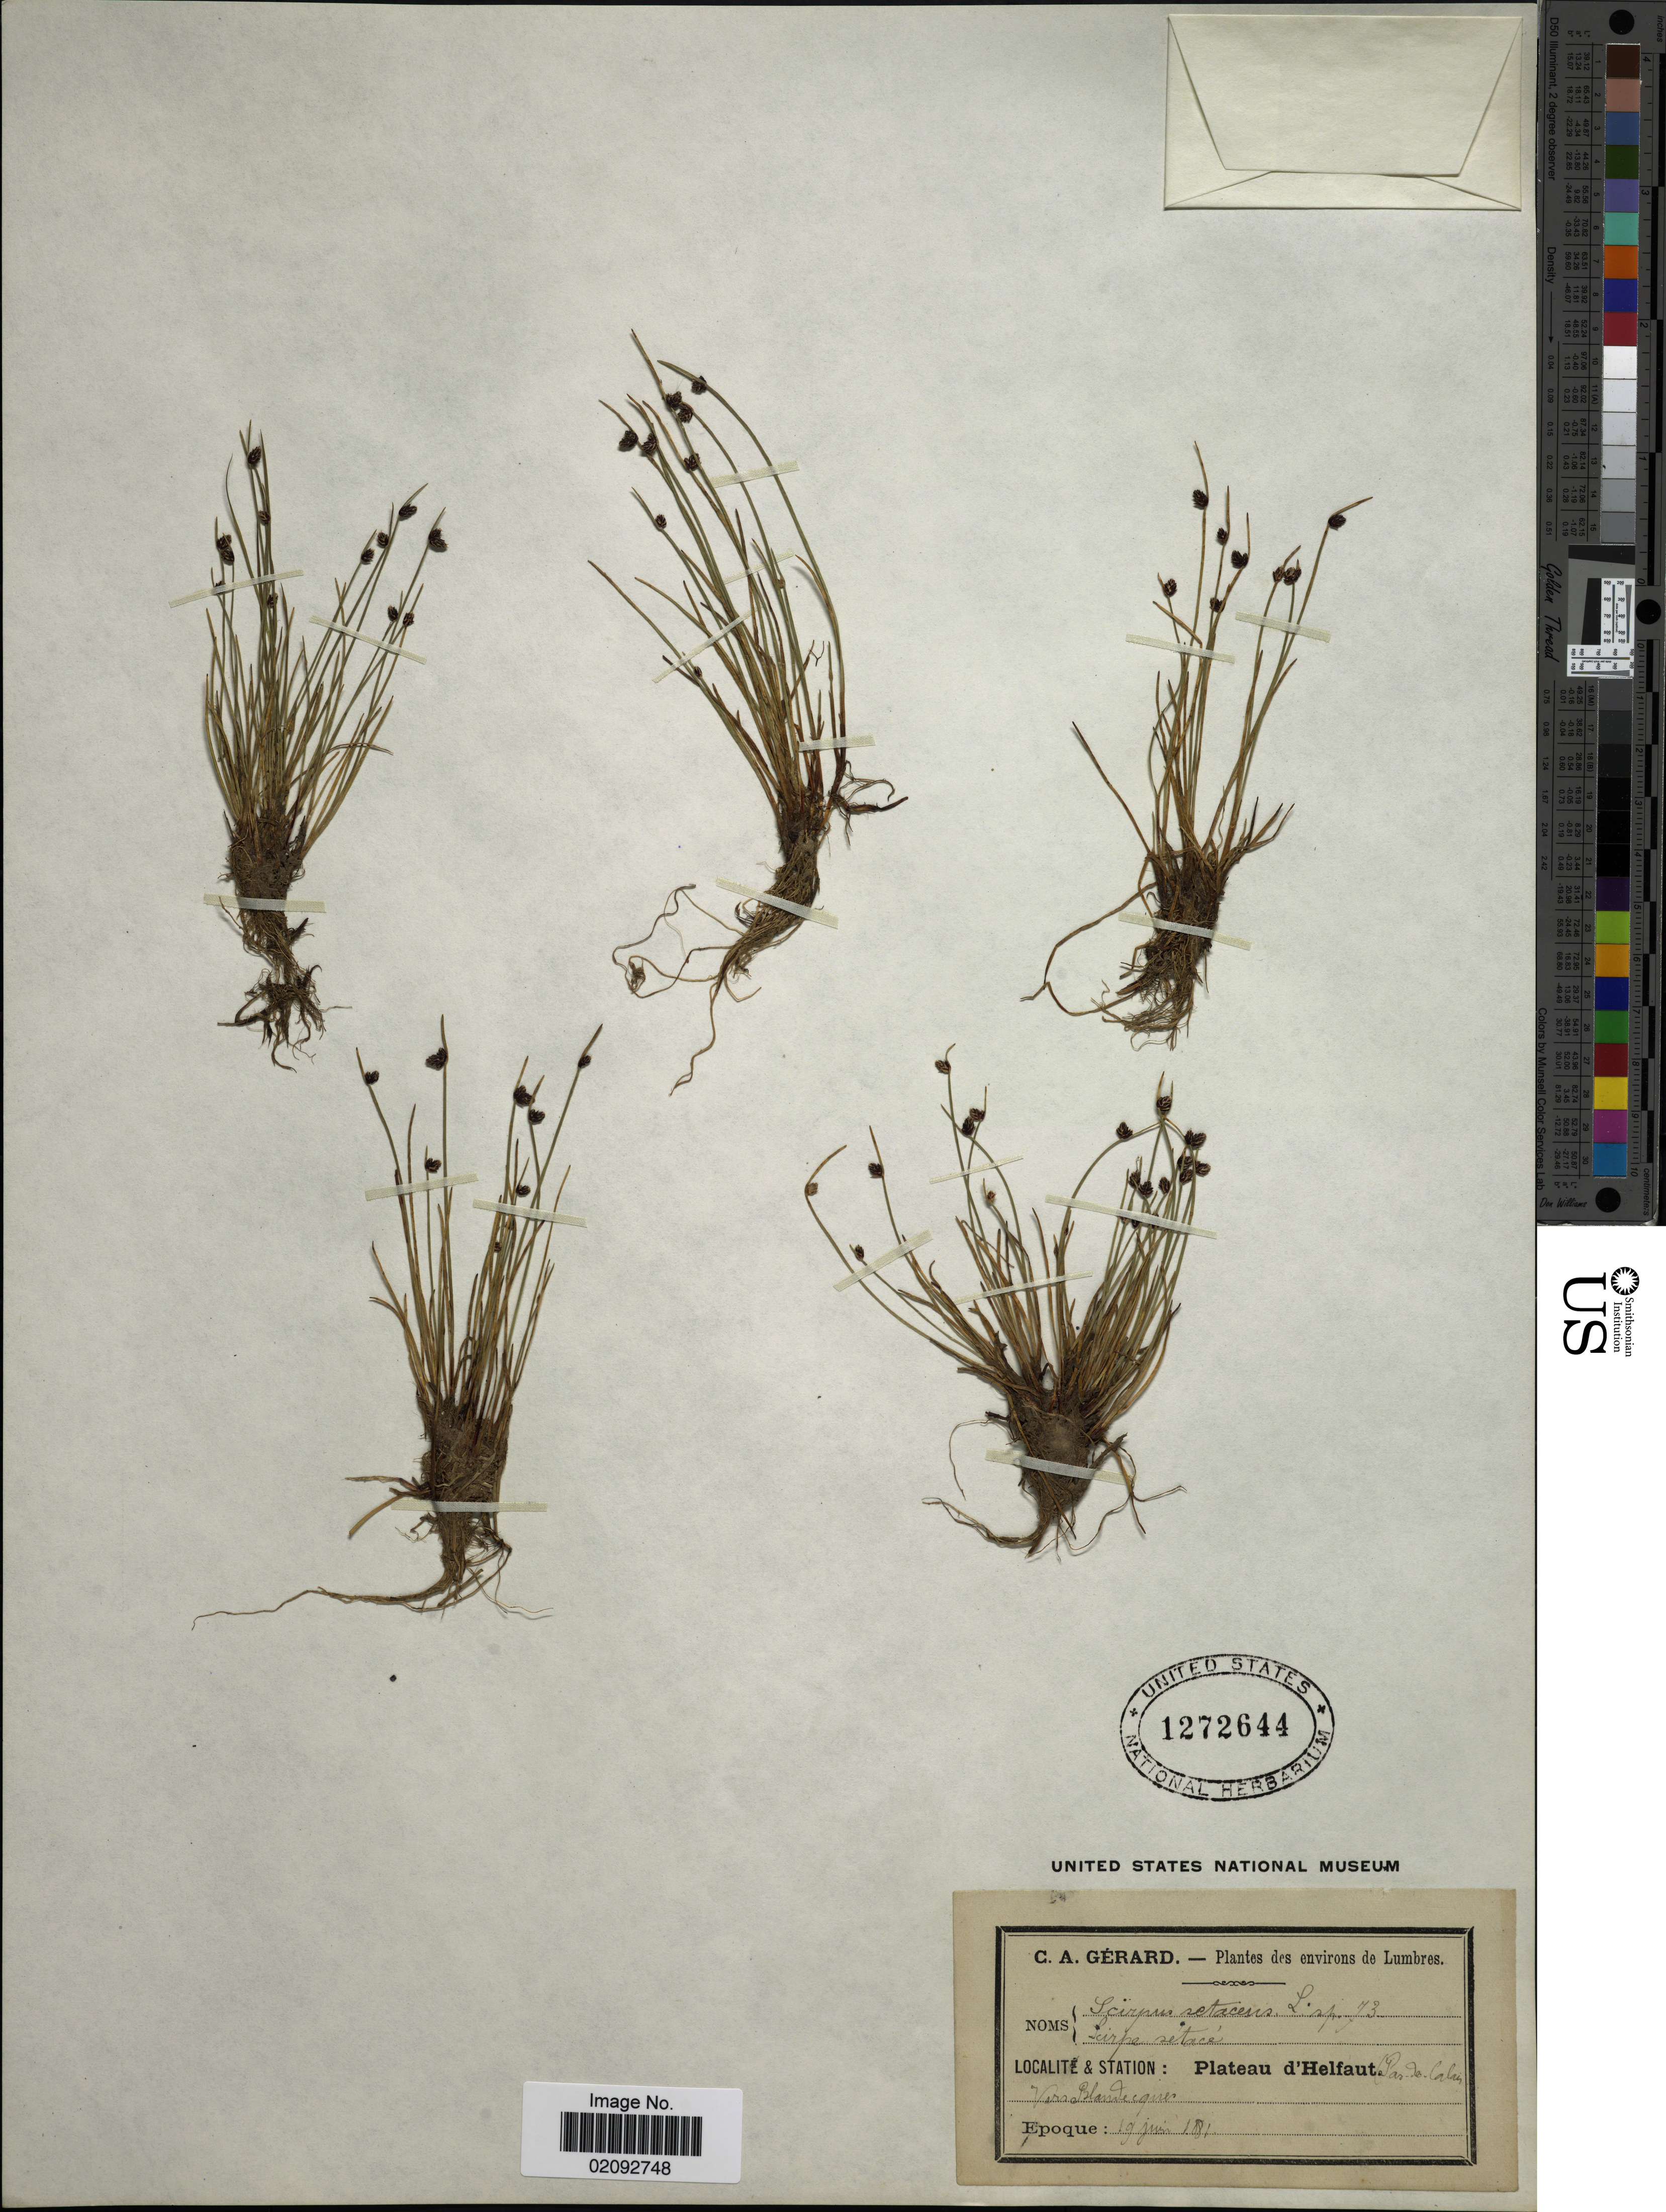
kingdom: Plantae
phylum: Tracheophyta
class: Liliopsida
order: Poales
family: Cyperaceae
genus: Isolepis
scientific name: Isolepis setacea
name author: (L.) R. Br.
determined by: Strong, Mark T., (BOT), Smithsonian Institution - National Museum of Natural History (UNITED STATES)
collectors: C. Gerard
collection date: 1891-06-19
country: France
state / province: Hauts-de-France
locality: Lumbres, d'Helfaut, Pas de Carlais, Vers Islanderquen [interpreted]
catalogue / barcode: US 1272644